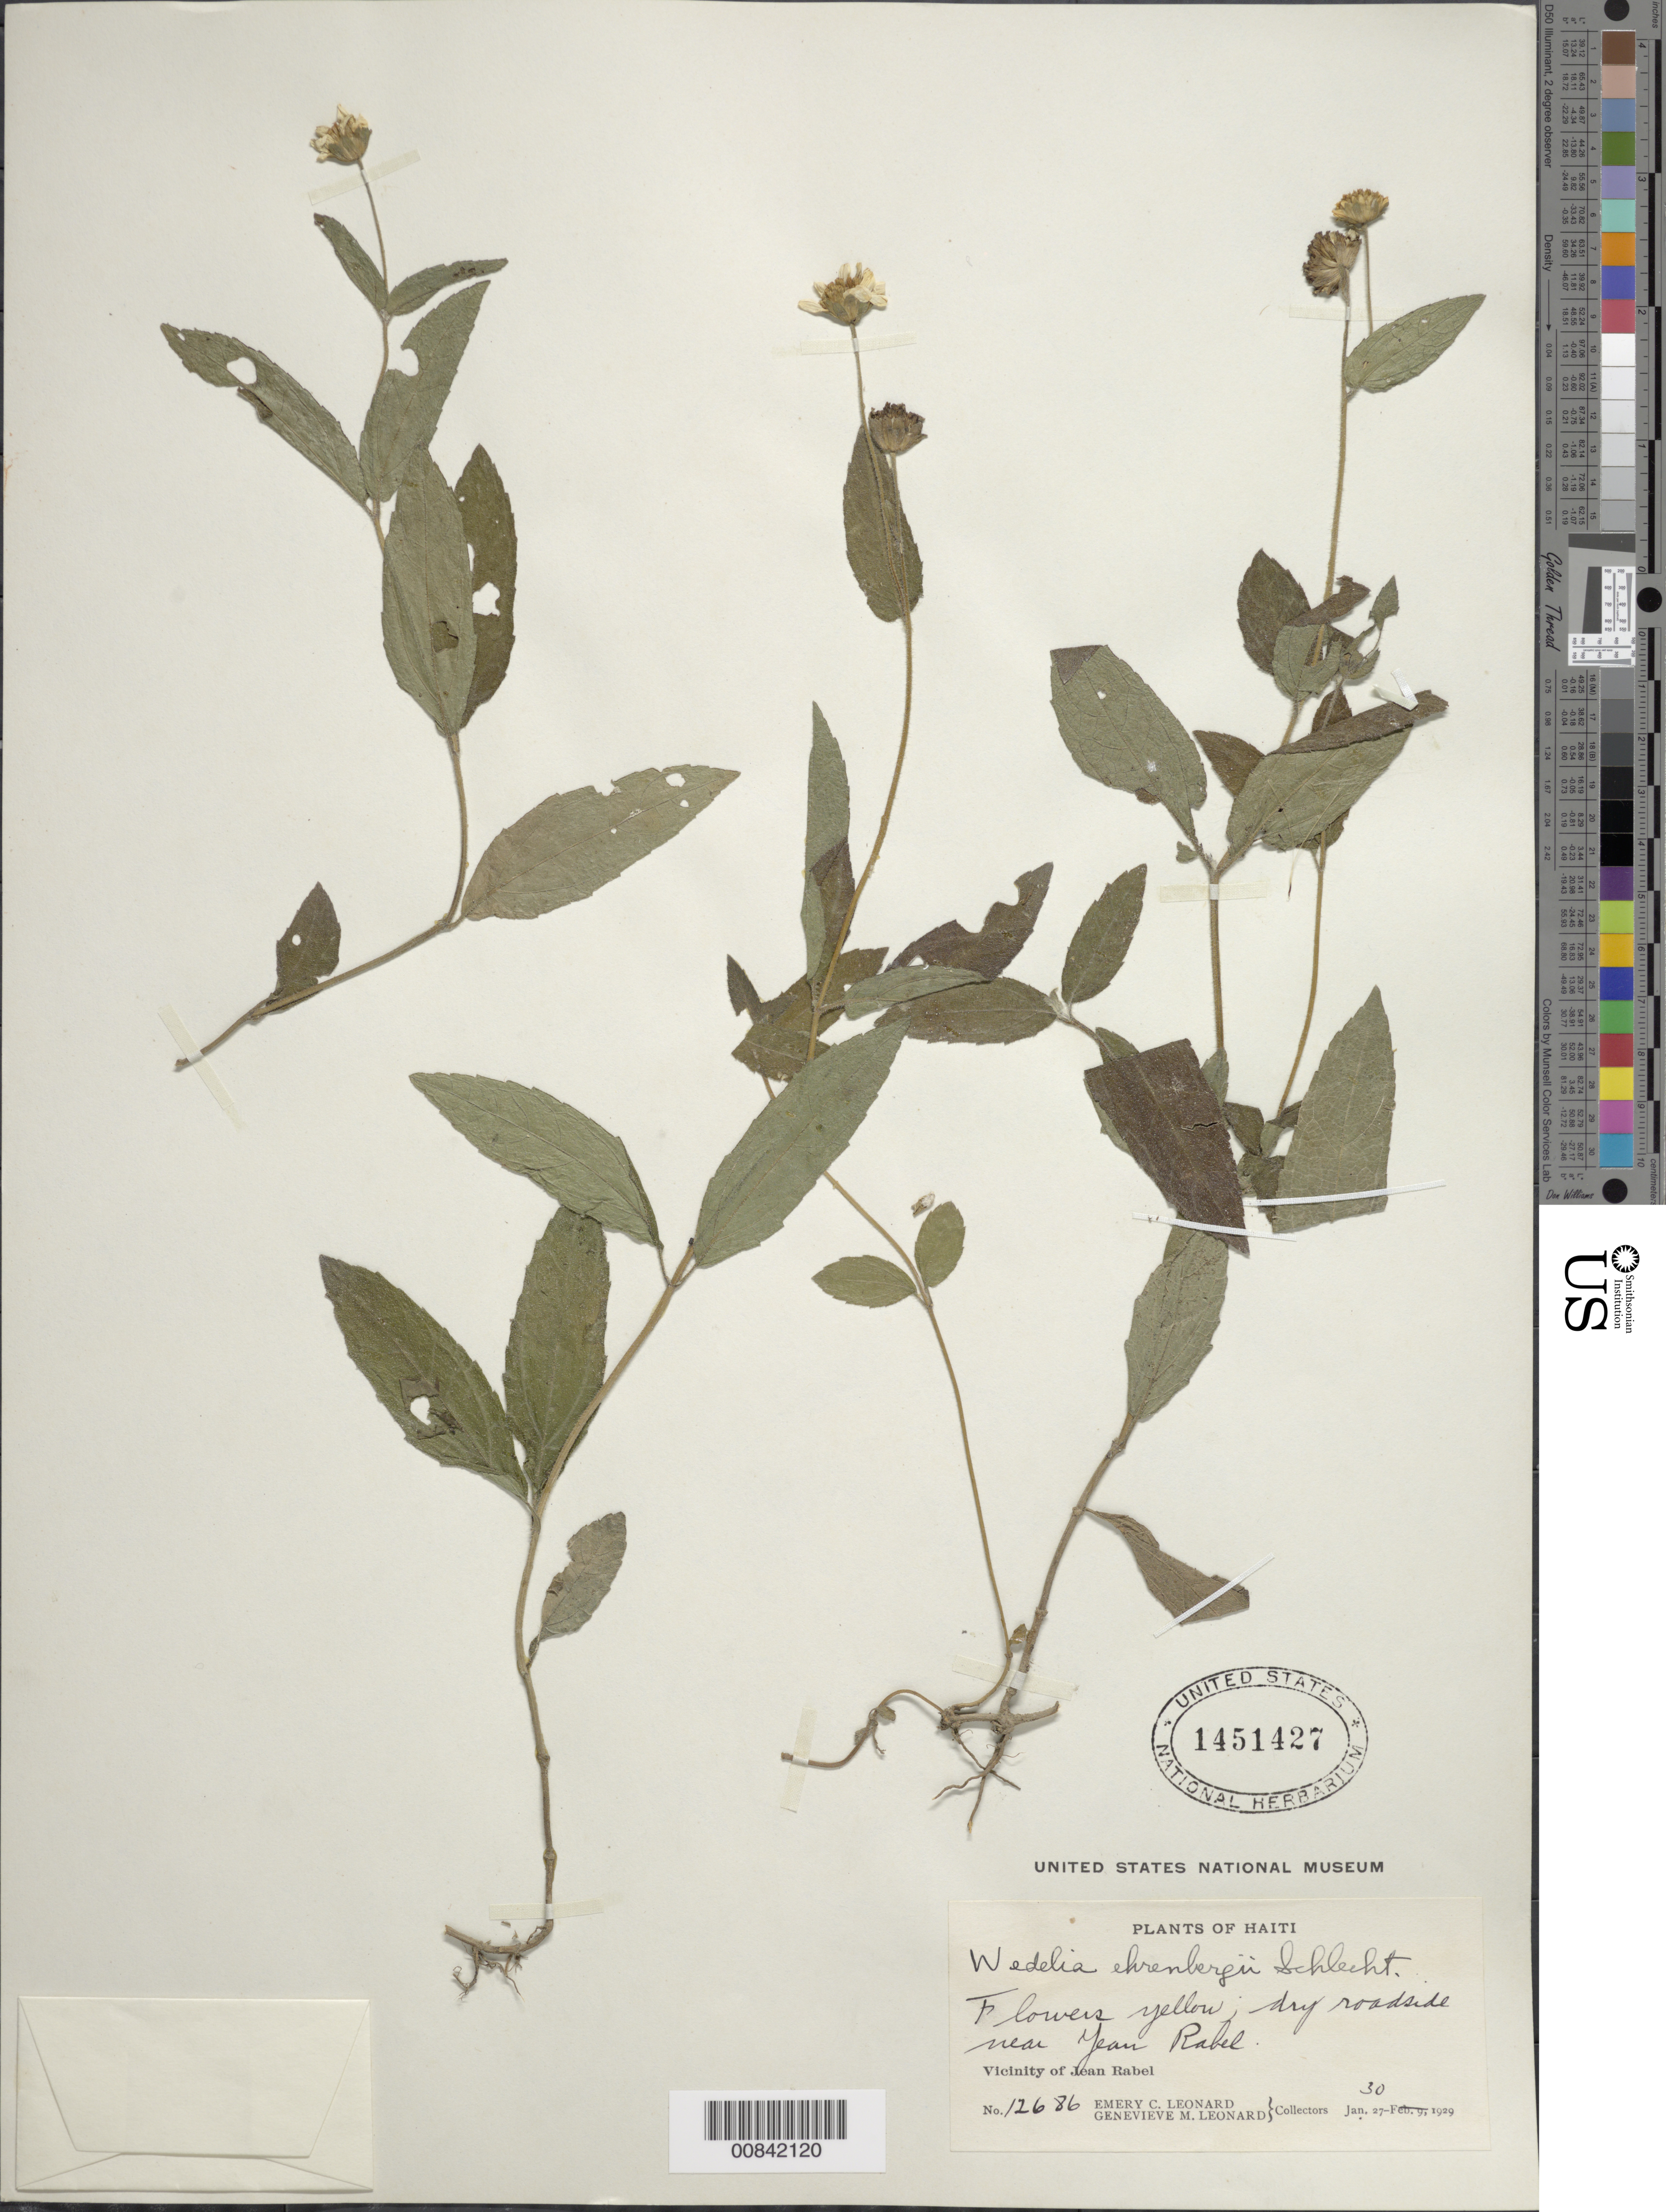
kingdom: Plantae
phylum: Tracheophyta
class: Magnoliopsida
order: Asterales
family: Asteraceae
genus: Wedelia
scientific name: Wedelia ehrenbergii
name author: Less.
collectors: E. C. Leonard & G. M. Leonard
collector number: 12686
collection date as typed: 30 Jan 1929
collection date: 1929-01-30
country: Haiti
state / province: Nord-Ouest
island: Hispaniola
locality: Vicinity of Jean Rabel, near town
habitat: Dry roadside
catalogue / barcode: US 1451427